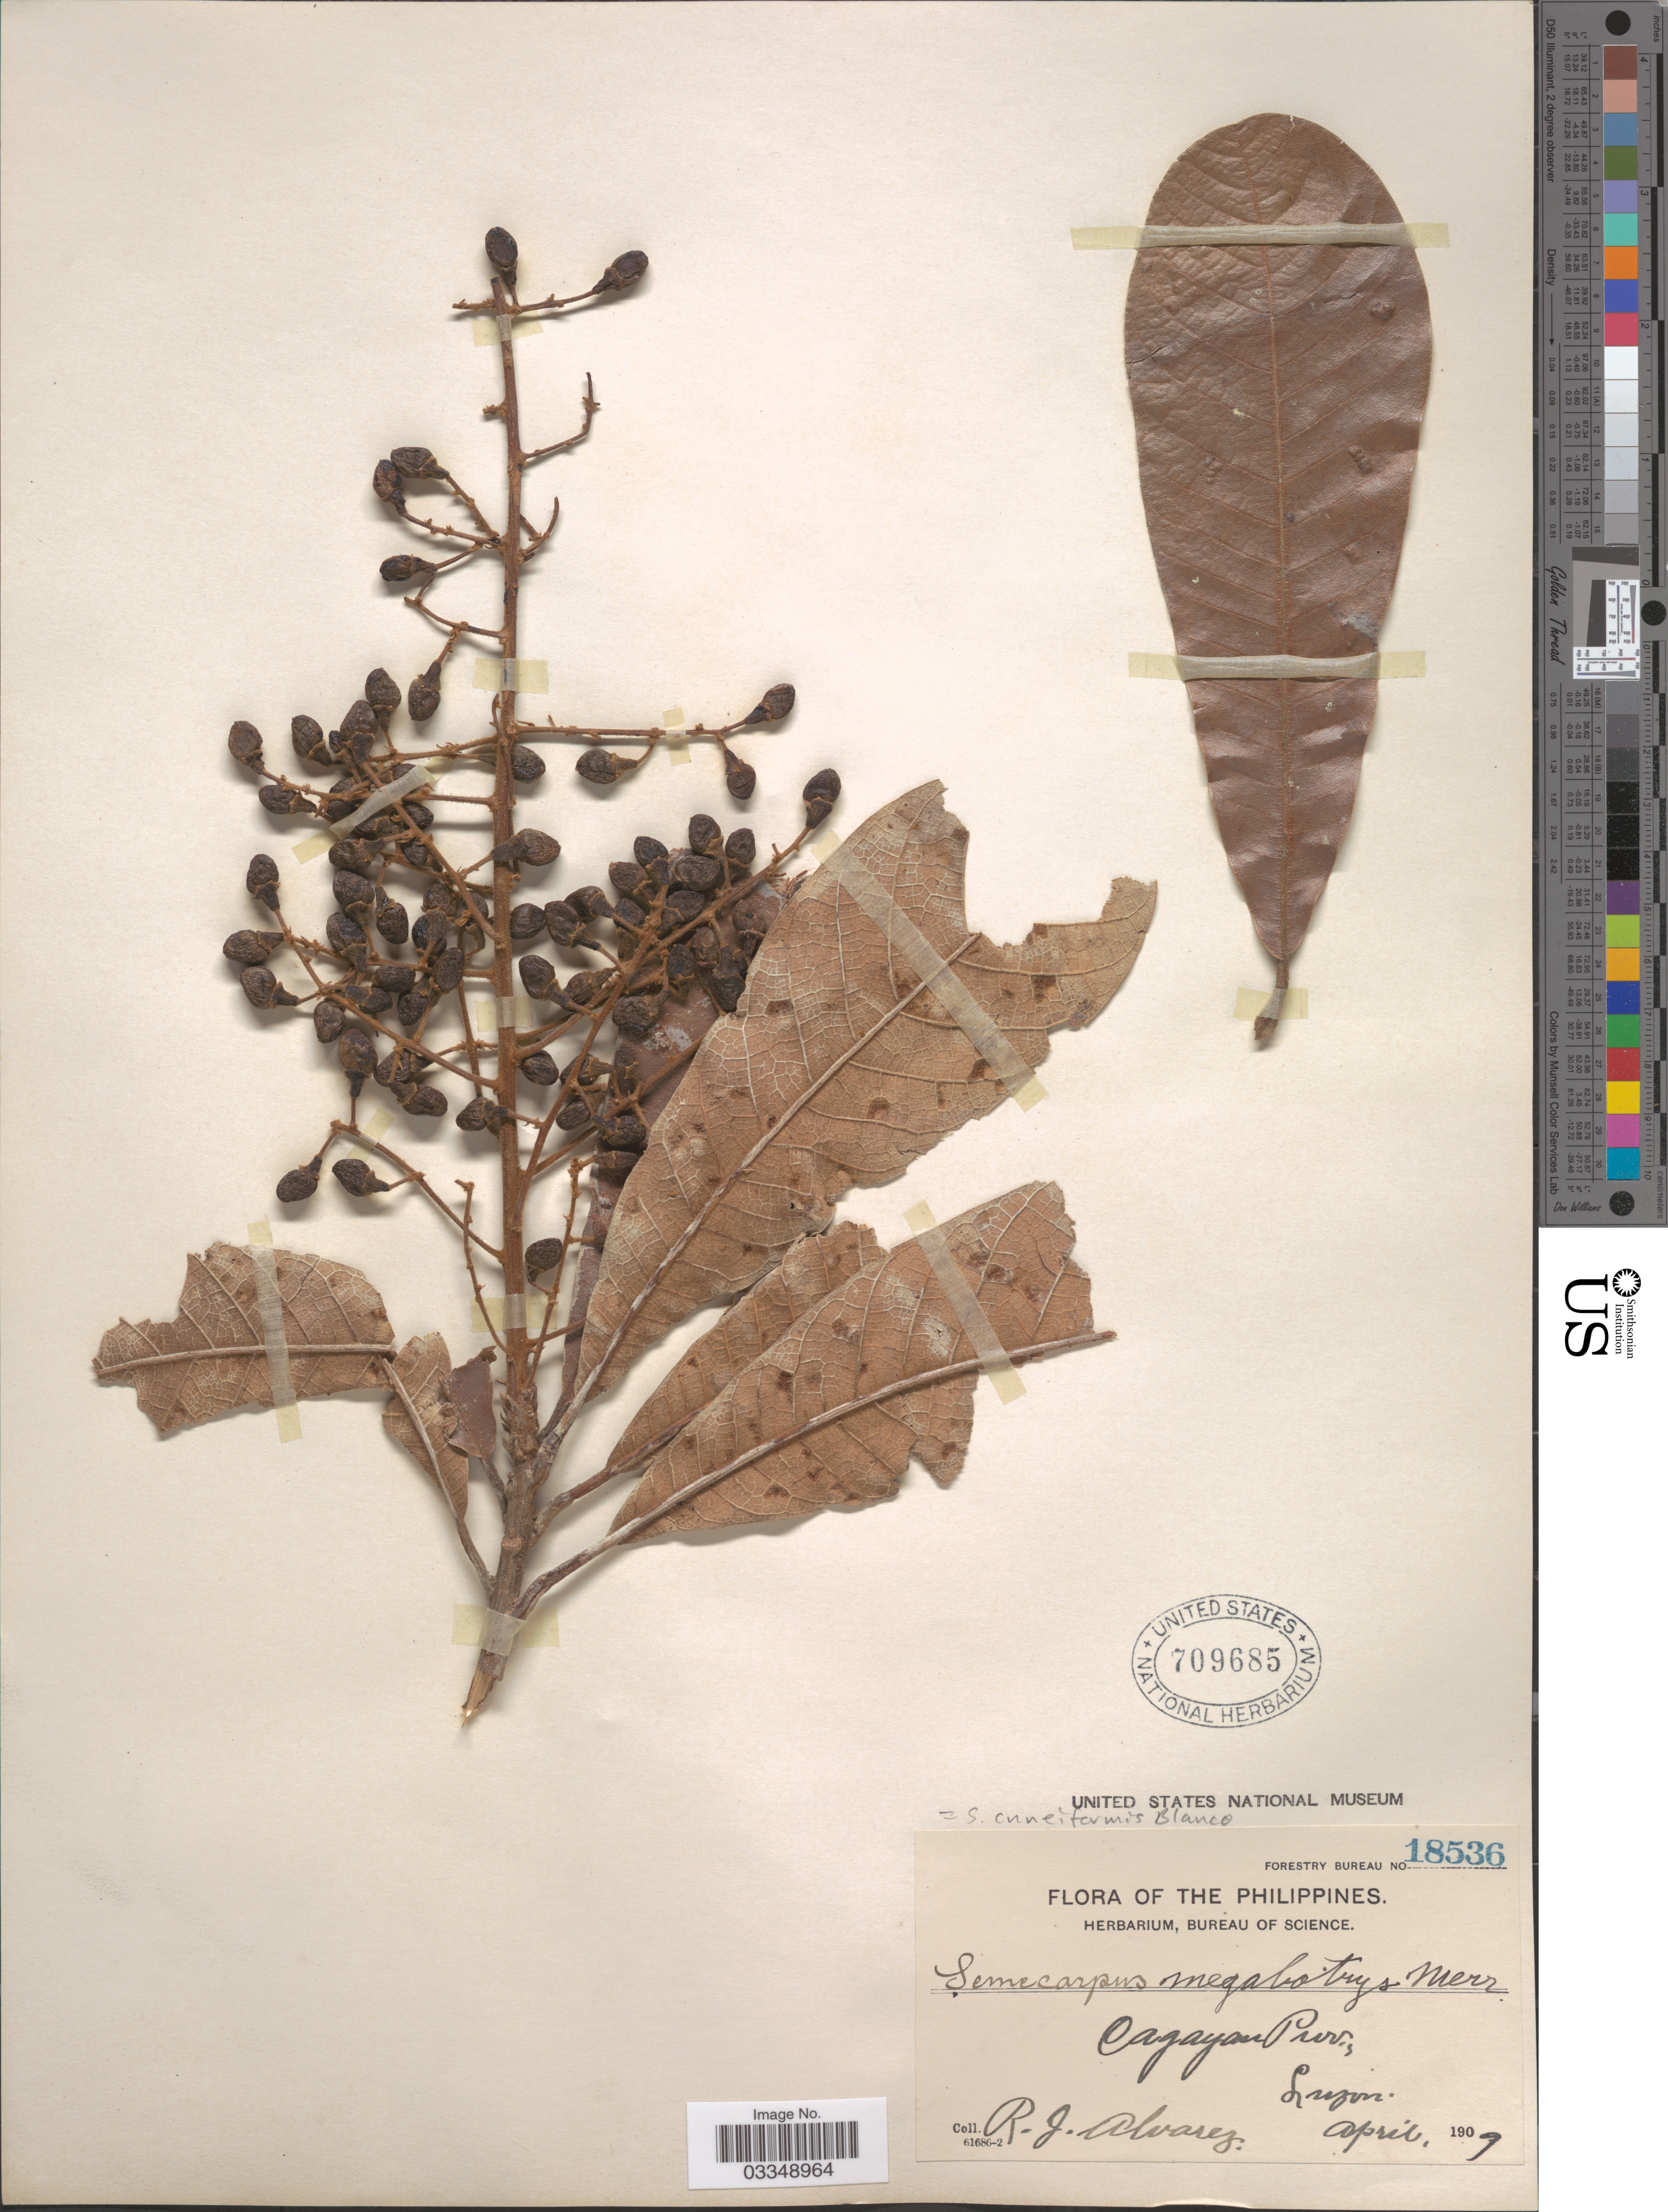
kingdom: Plantae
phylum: Tracheophyta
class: Magnoliopsida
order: Sapindales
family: Anacardiaceae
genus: Semecarpus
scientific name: Semecarpus cuneiformis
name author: Blanco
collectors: R. Alvarez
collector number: Forestry Bureau 18536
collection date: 1909-04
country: Philippines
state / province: Cagayan Valley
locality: Cagayan Prov., Luzon.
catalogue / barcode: US 709685